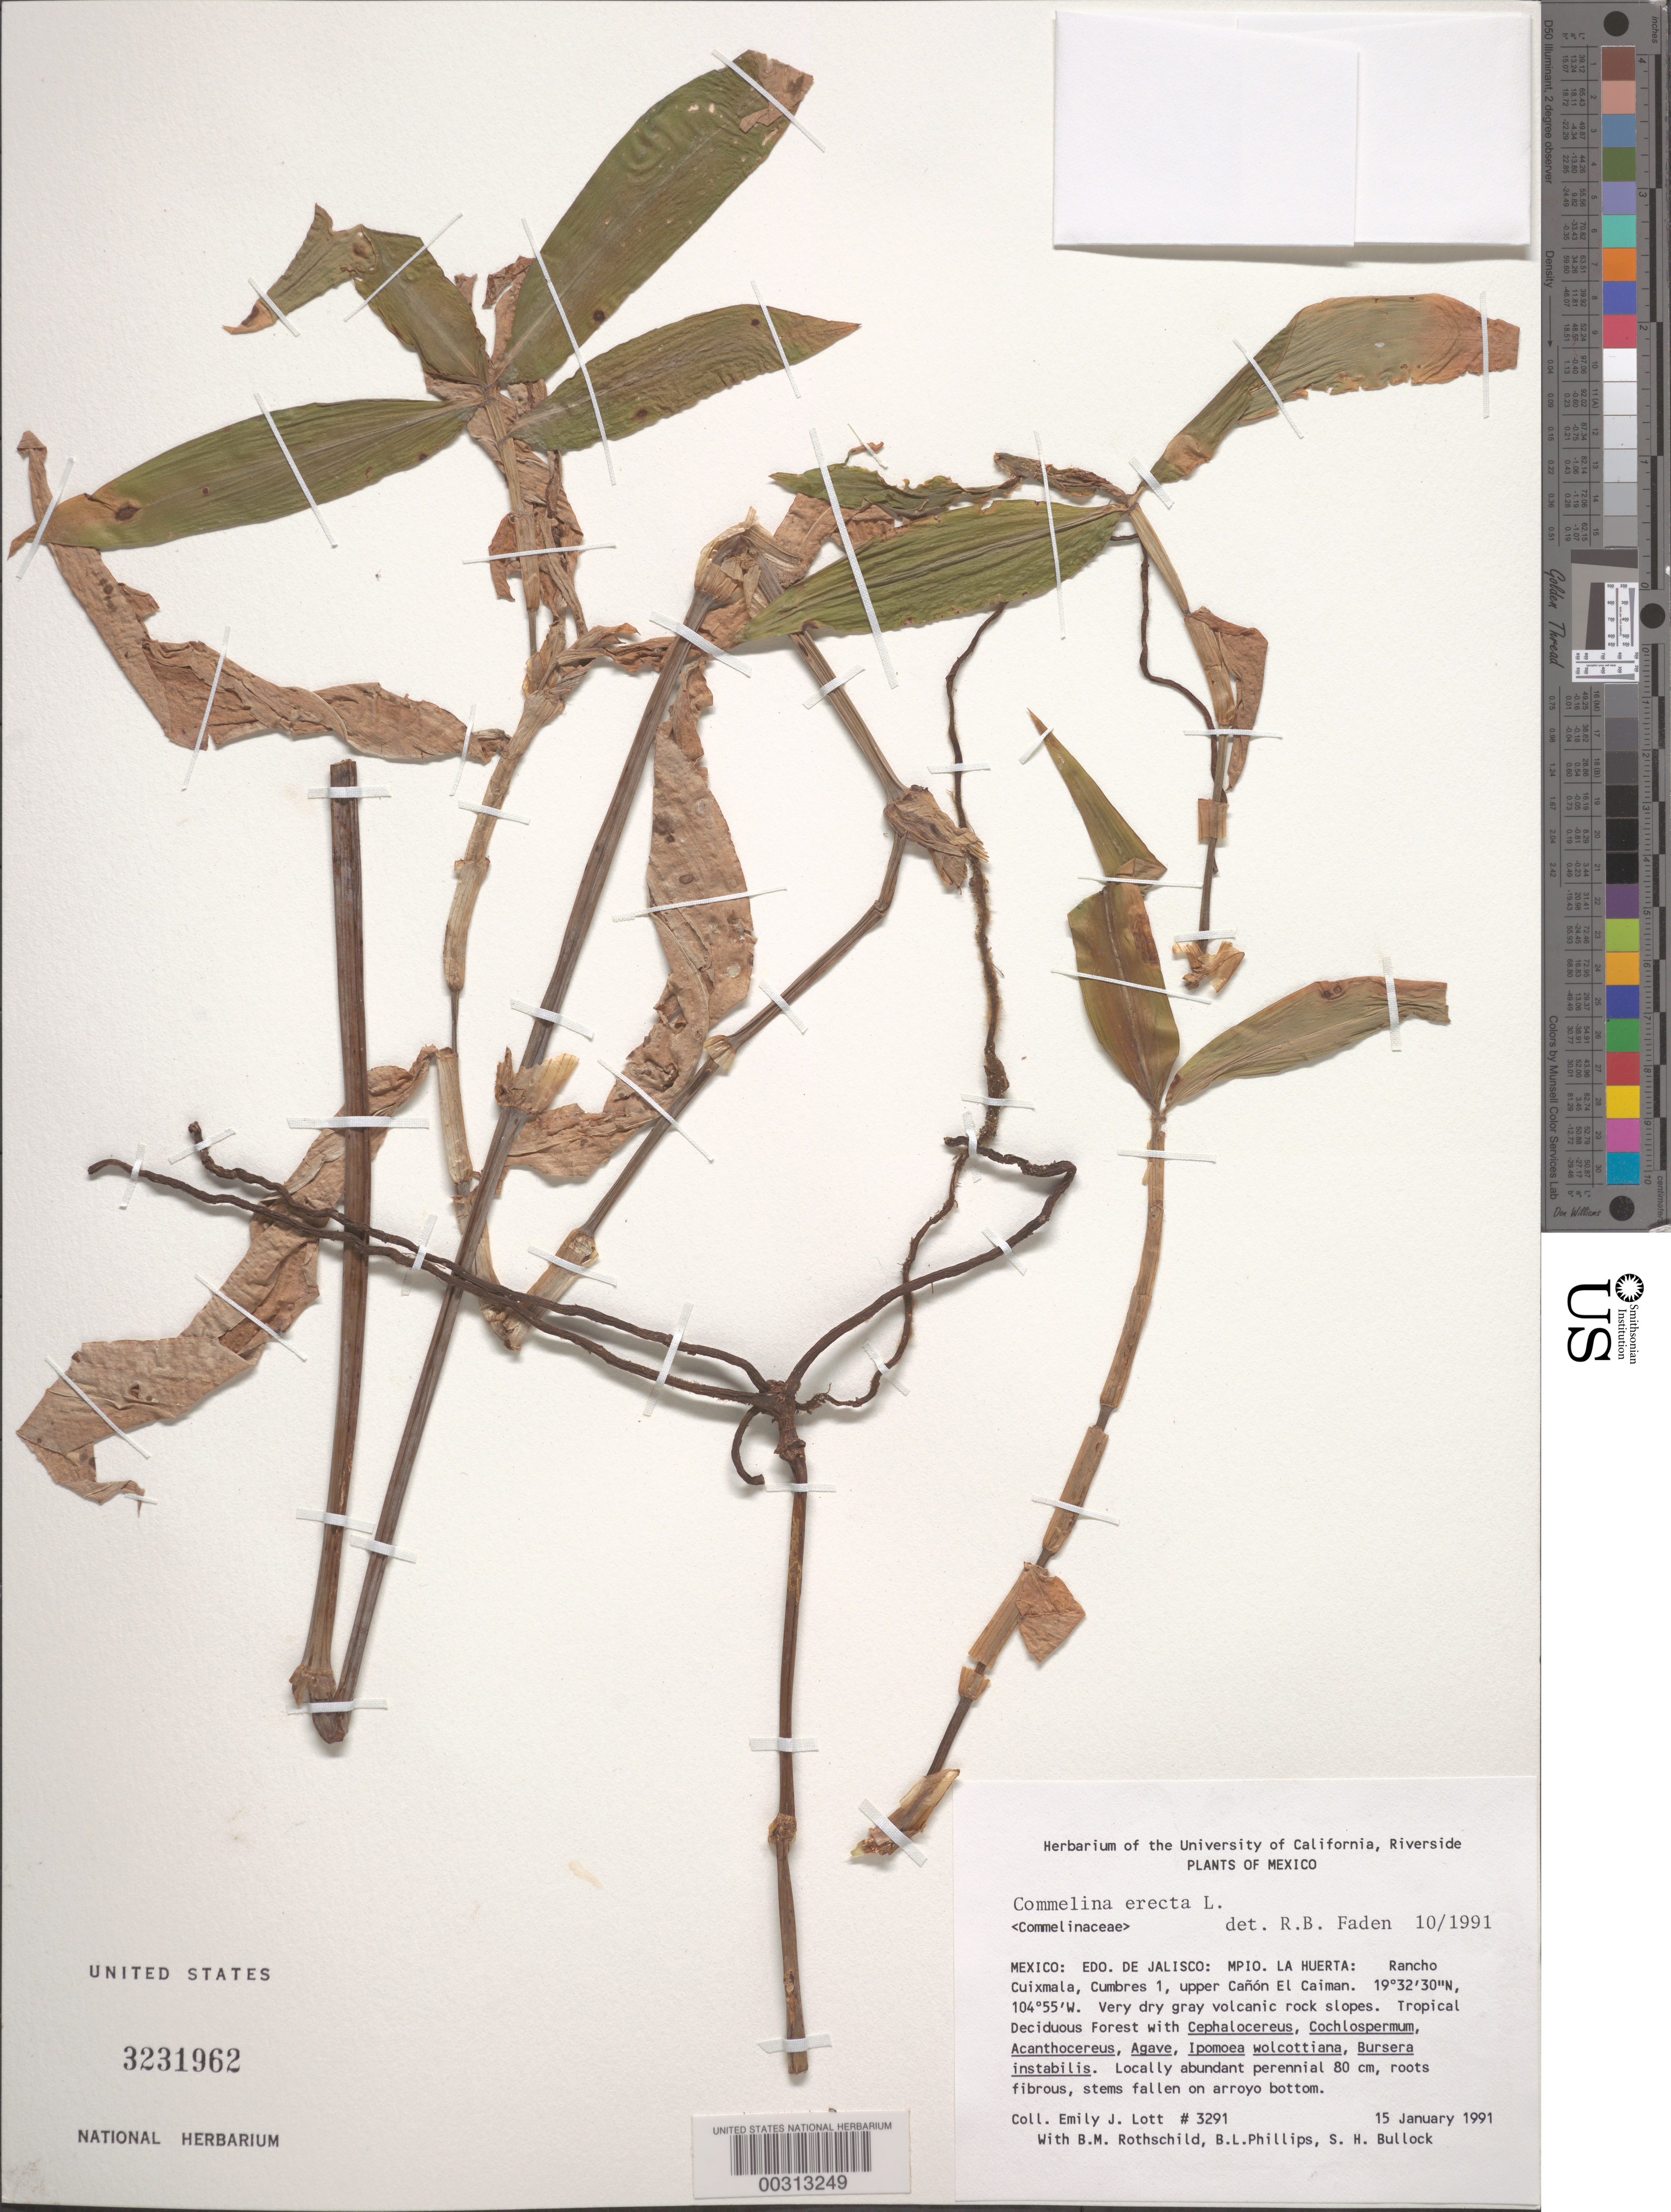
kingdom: Plantae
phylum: Tracheophyta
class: Liliopsida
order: Commelinales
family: Commelinaceae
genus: Commelina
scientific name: Commelina erecta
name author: L.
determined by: Faden, Robert B., (US), Smithsonian Institution - National Museum of Natural History (UNITED STATES)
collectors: E. Lott, B. Rothschild, B. L. Phillips & S. H. Bullock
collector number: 3291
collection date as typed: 15 Jan 1991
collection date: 1991-01-15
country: Mexico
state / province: Jalisco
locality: La Huerta, Rancho Cuixmala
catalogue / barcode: US 3231962